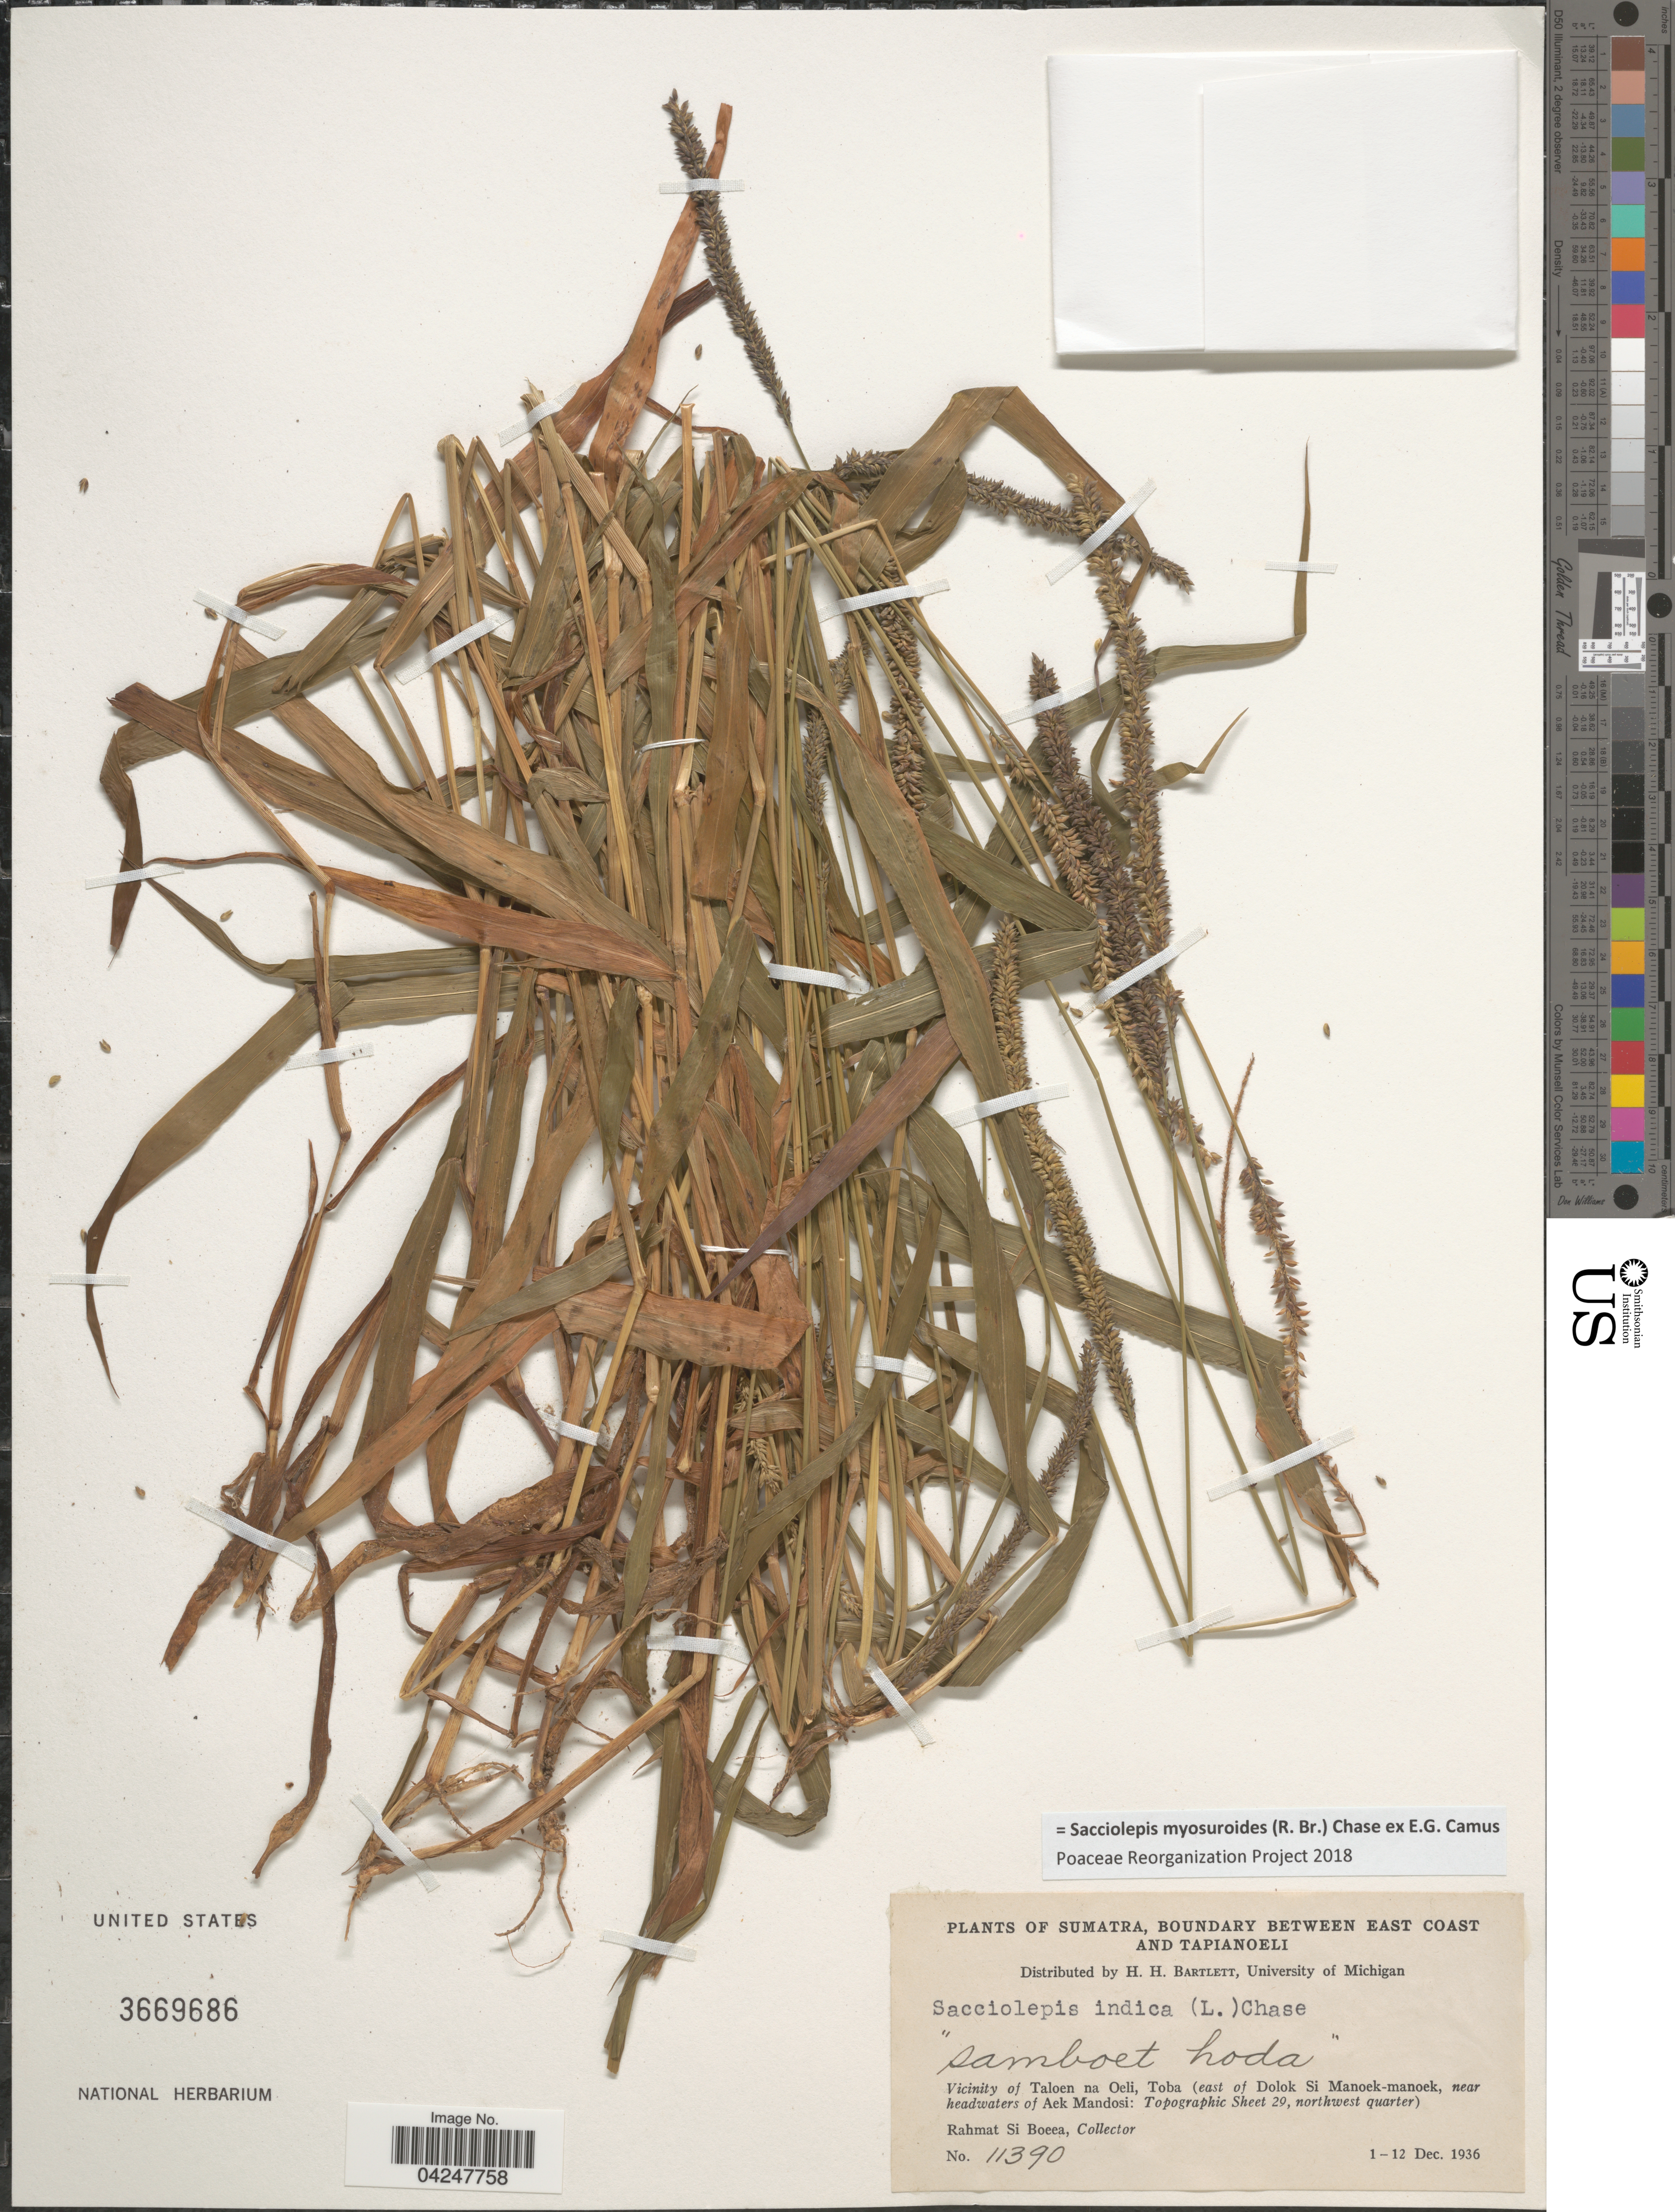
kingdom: Plantae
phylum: Tracheophyta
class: Liliopsida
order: Poales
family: Poaceae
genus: Sacciolepis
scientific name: Sacciolepis myosuroides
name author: (R. Br.) Chase ex E.G. Camus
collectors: Rahmat Si Boeea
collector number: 11390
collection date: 1936-12-01/1936-12-12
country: Indonesia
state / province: Sumatra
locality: Boundary between East Coast and Tapianoeli. Vicinity of Taloen na Oeli, Toba (east of Dolok Si Manoek-manoek, near headwaters of Aek Mandosi: Topographic Sheet 29, northwest quarter).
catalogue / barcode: US 3669686